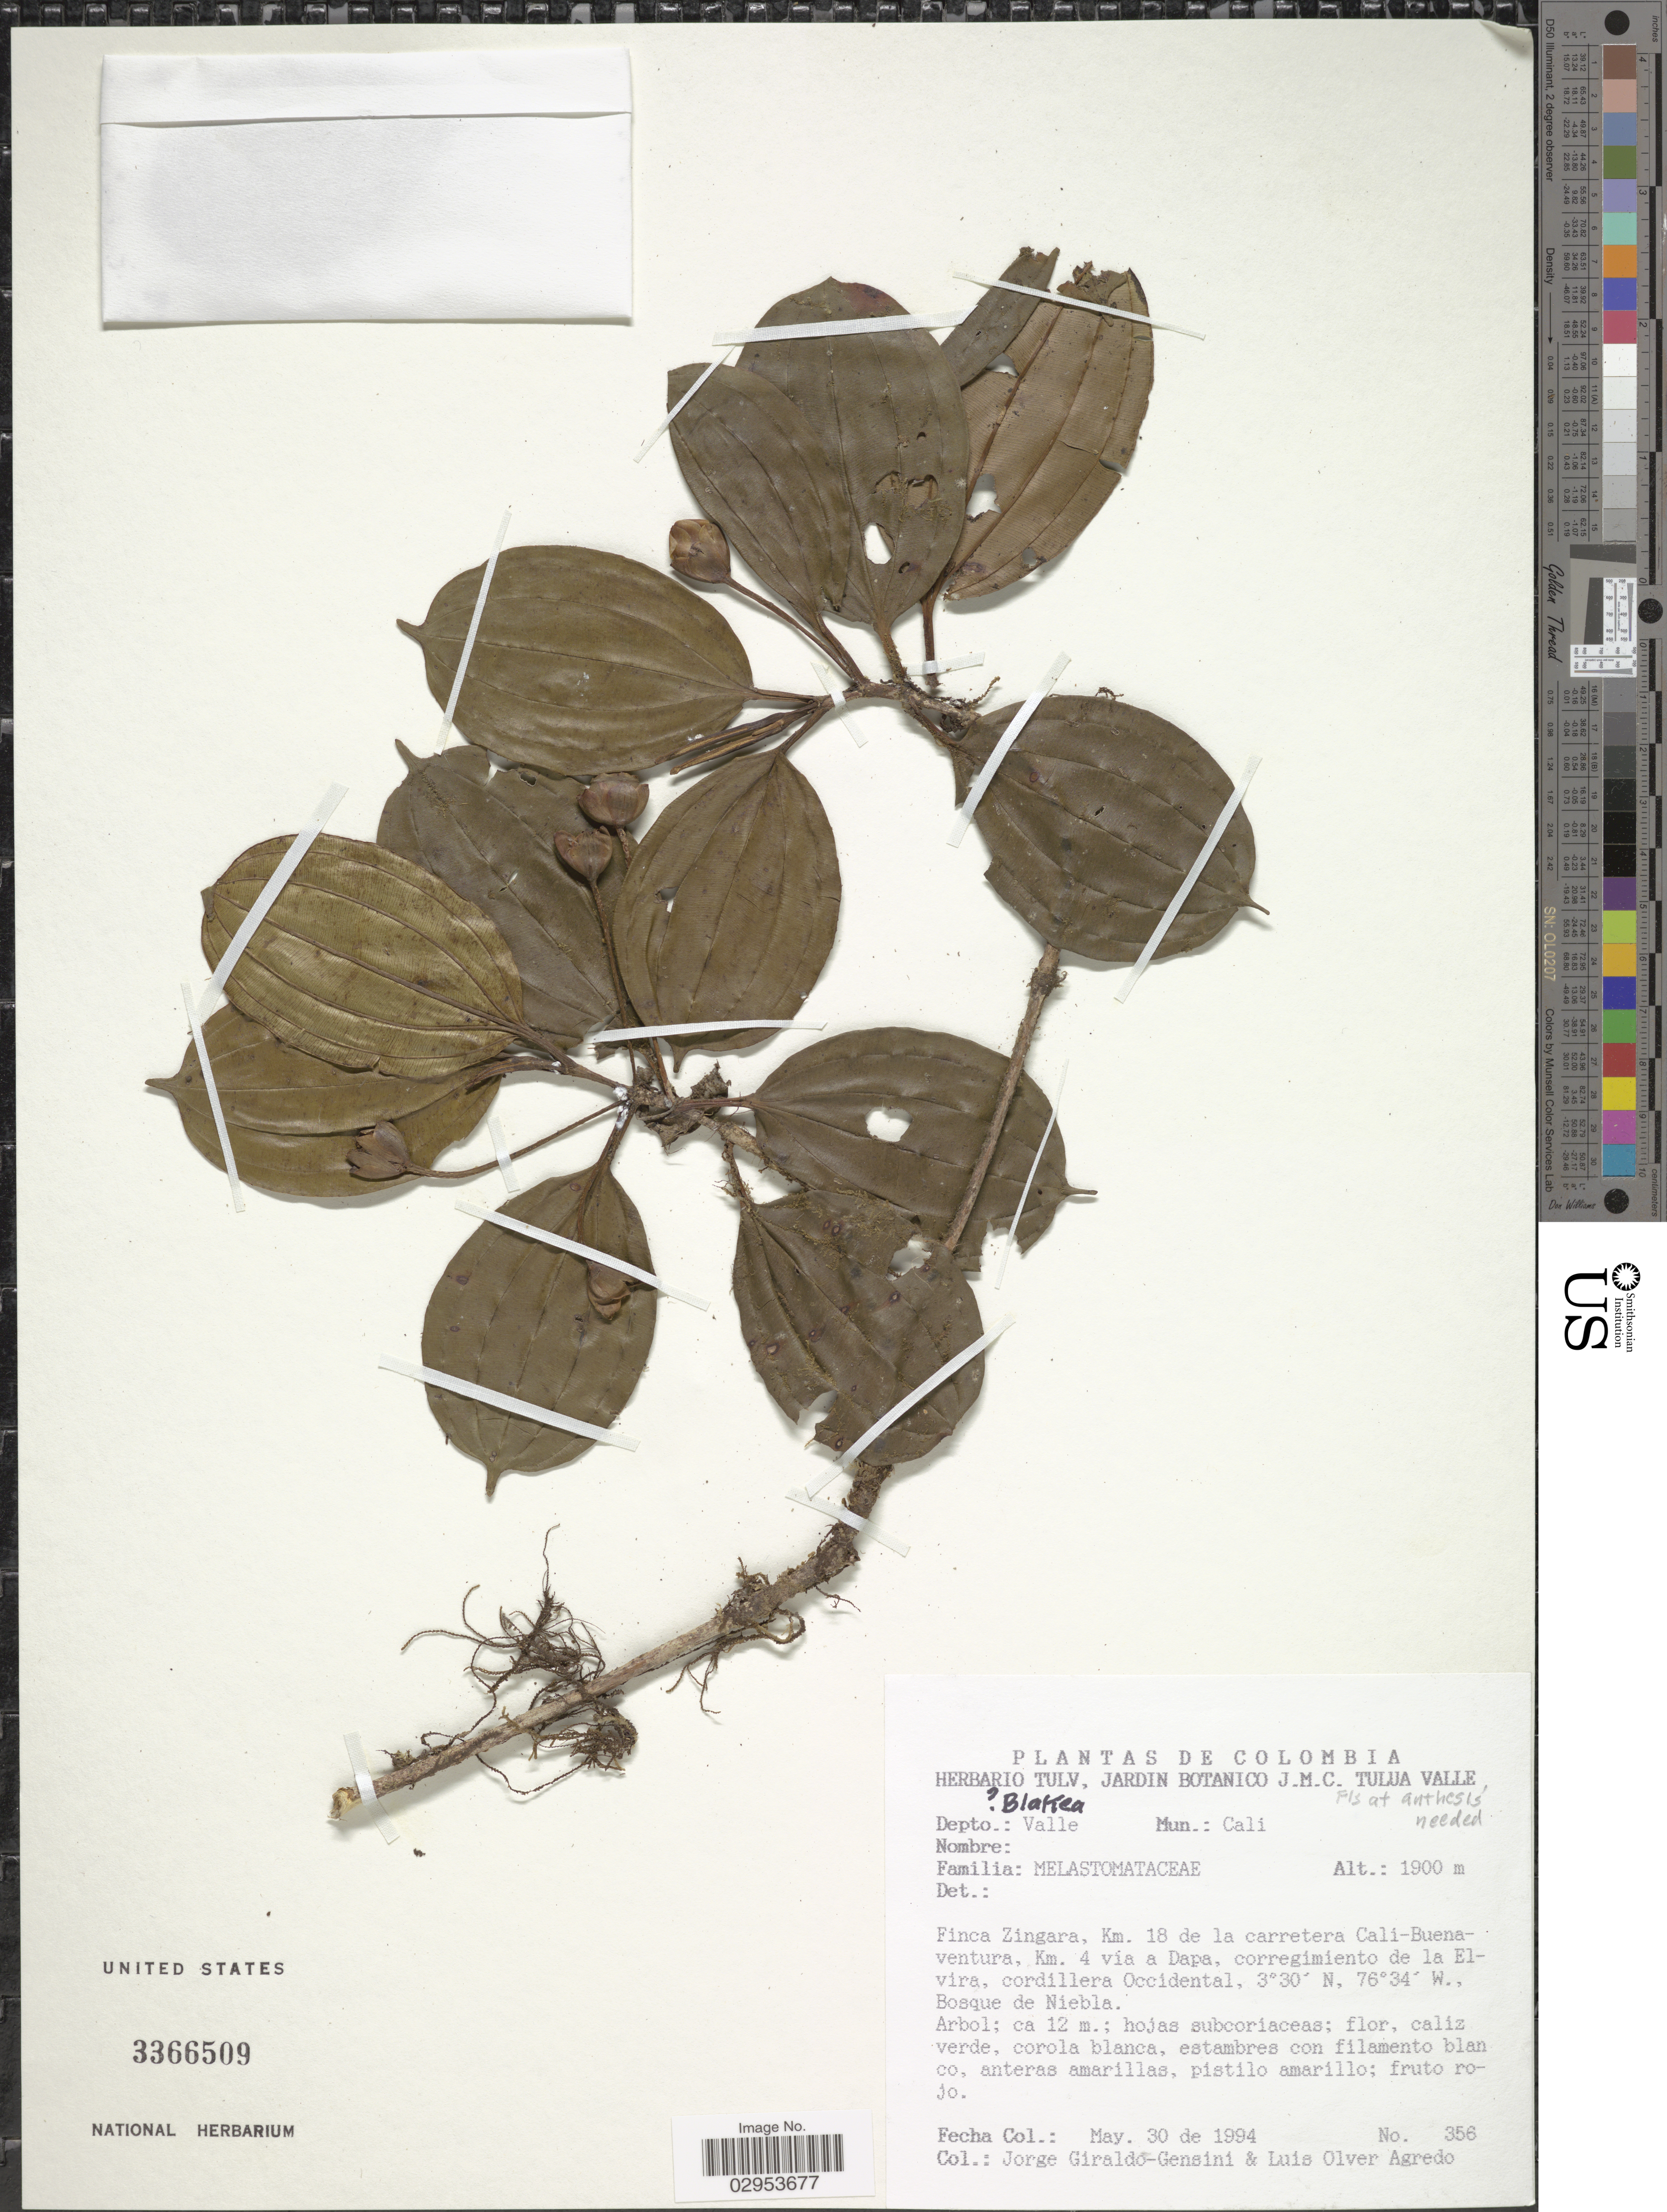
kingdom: Plantae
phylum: Tracheophyta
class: Magnoliopsida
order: Myrtales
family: Melastomataceae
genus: Blakea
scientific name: Blakea sp.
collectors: J. Giraldo-Gensini & L. O. Agredo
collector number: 356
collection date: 1994-05-30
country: Colombia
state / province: Valle del Cauca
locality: Depto.: Valle, Mun.: Cali, Finca Zingara, Km. 18 de la carretera Cali-Buenaventura, Km. 4 via a Dapa, corregimiento de la Elvira, cordillera Occidental. Bosque de Niebla.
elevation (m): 1900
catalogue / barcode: US 3366509